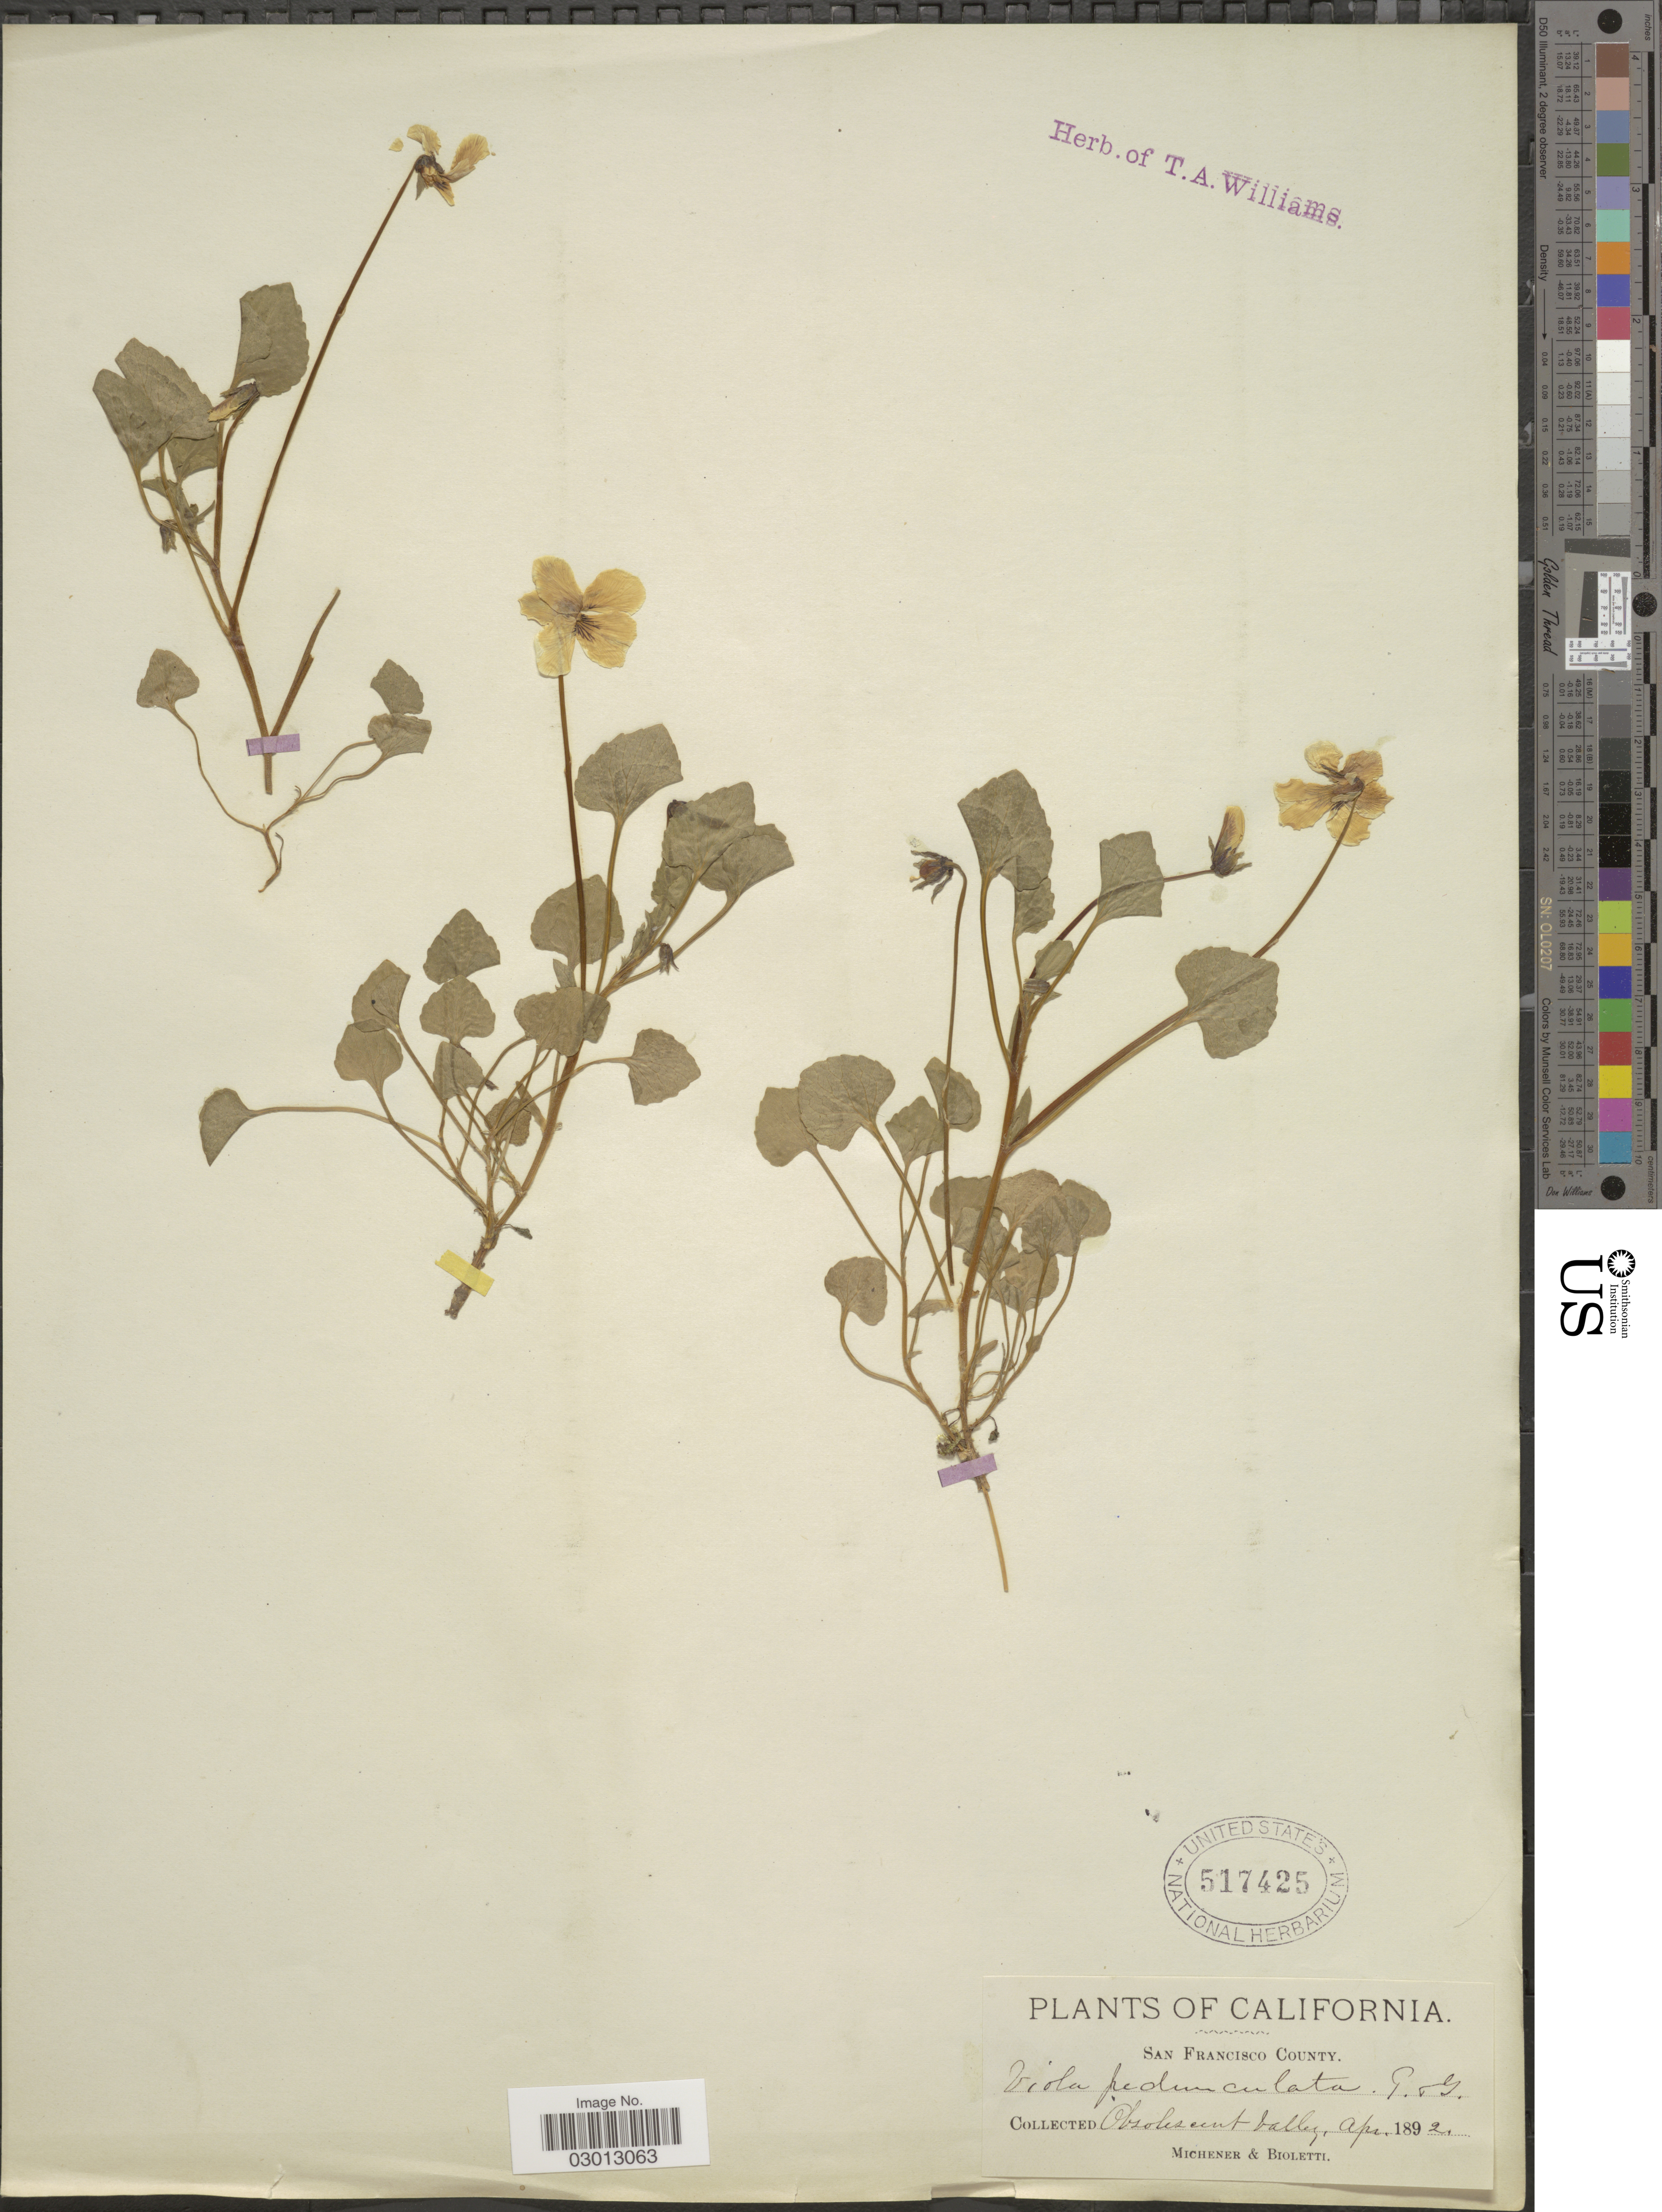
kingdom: Plantae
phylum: Tracheophyta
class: Magnoliopsida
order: Malpighiales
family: Violaceae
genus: Viola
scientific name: Viola pedunculata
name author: Torr. & A. Gray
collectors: -. Michener & -- Bioletti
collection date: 1892-04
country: United States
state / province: California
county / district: San Francisco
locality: San Francisco County. Obsolescent Valley.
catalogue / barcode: US 517425